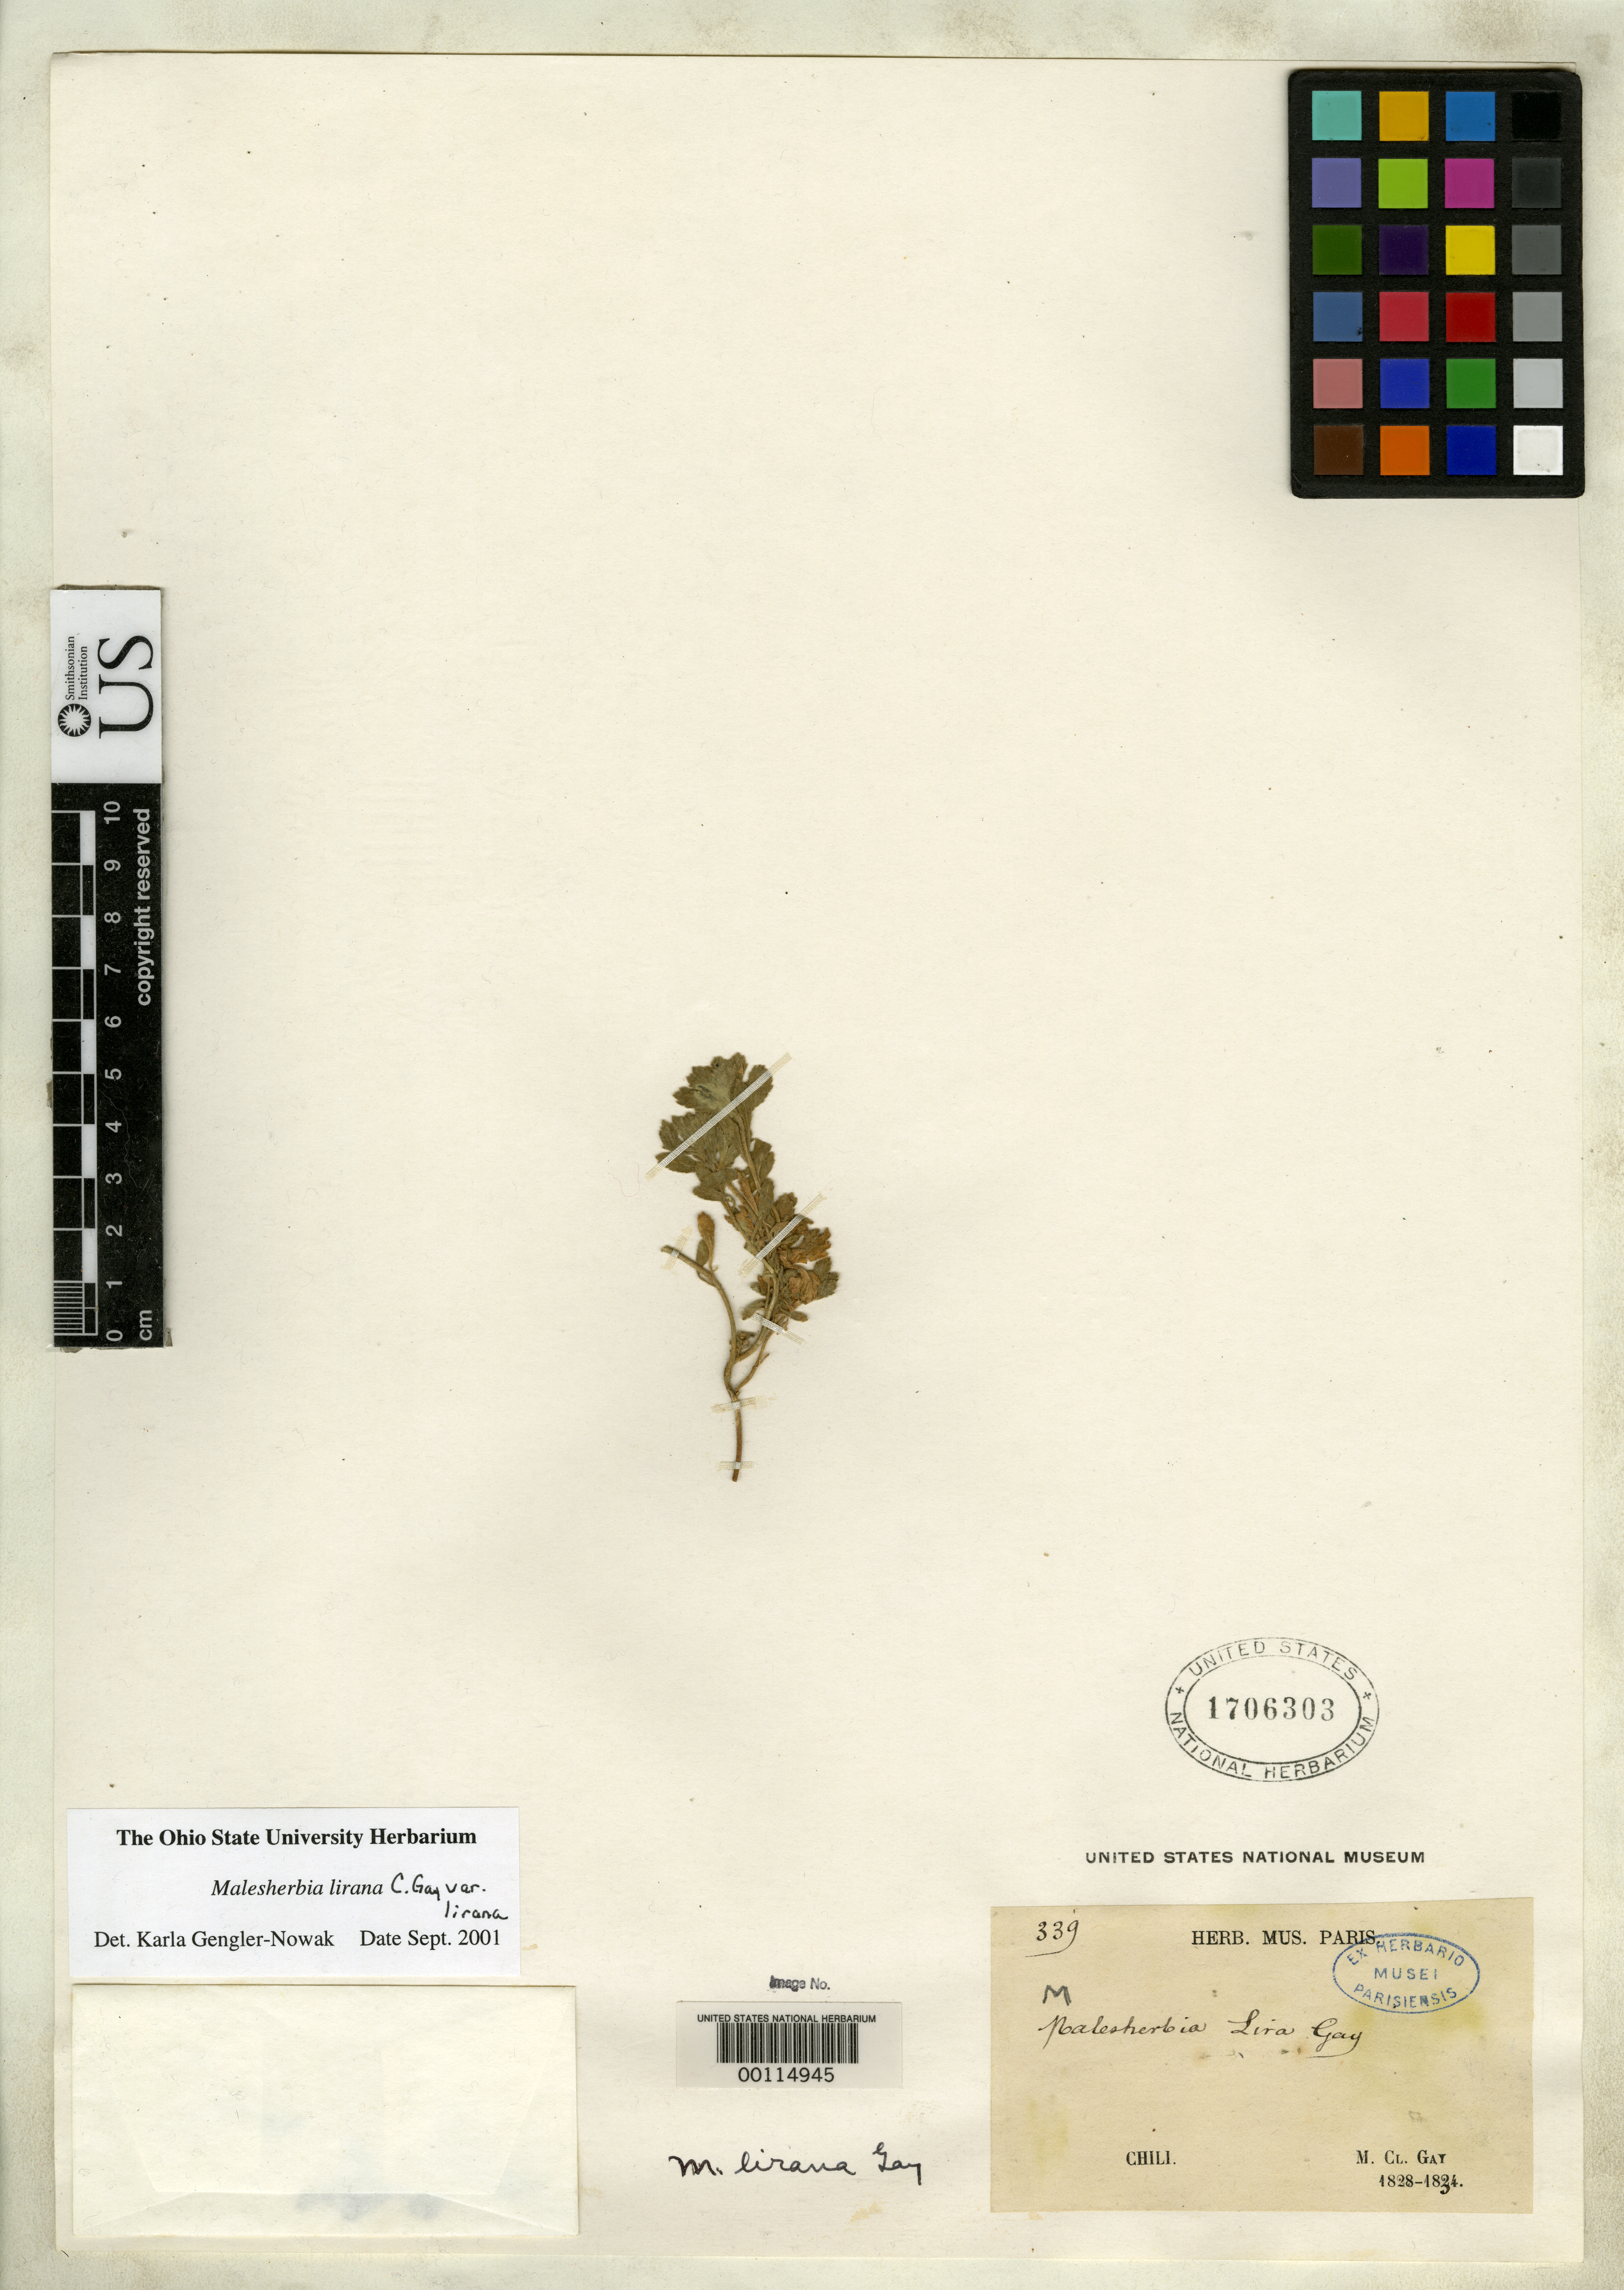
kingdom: Plantae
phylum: Tracheophyta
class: Magnoliopsida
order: Malpighiales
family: Malesherbiaceae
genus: Malesherbia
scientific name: Malesherbia lirana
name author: Gay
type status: Type Fragment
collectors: C. Gay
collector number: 339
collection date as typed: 1828 to -- --- 1834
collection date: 1828/1834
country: Chile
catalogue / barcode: US 1706303